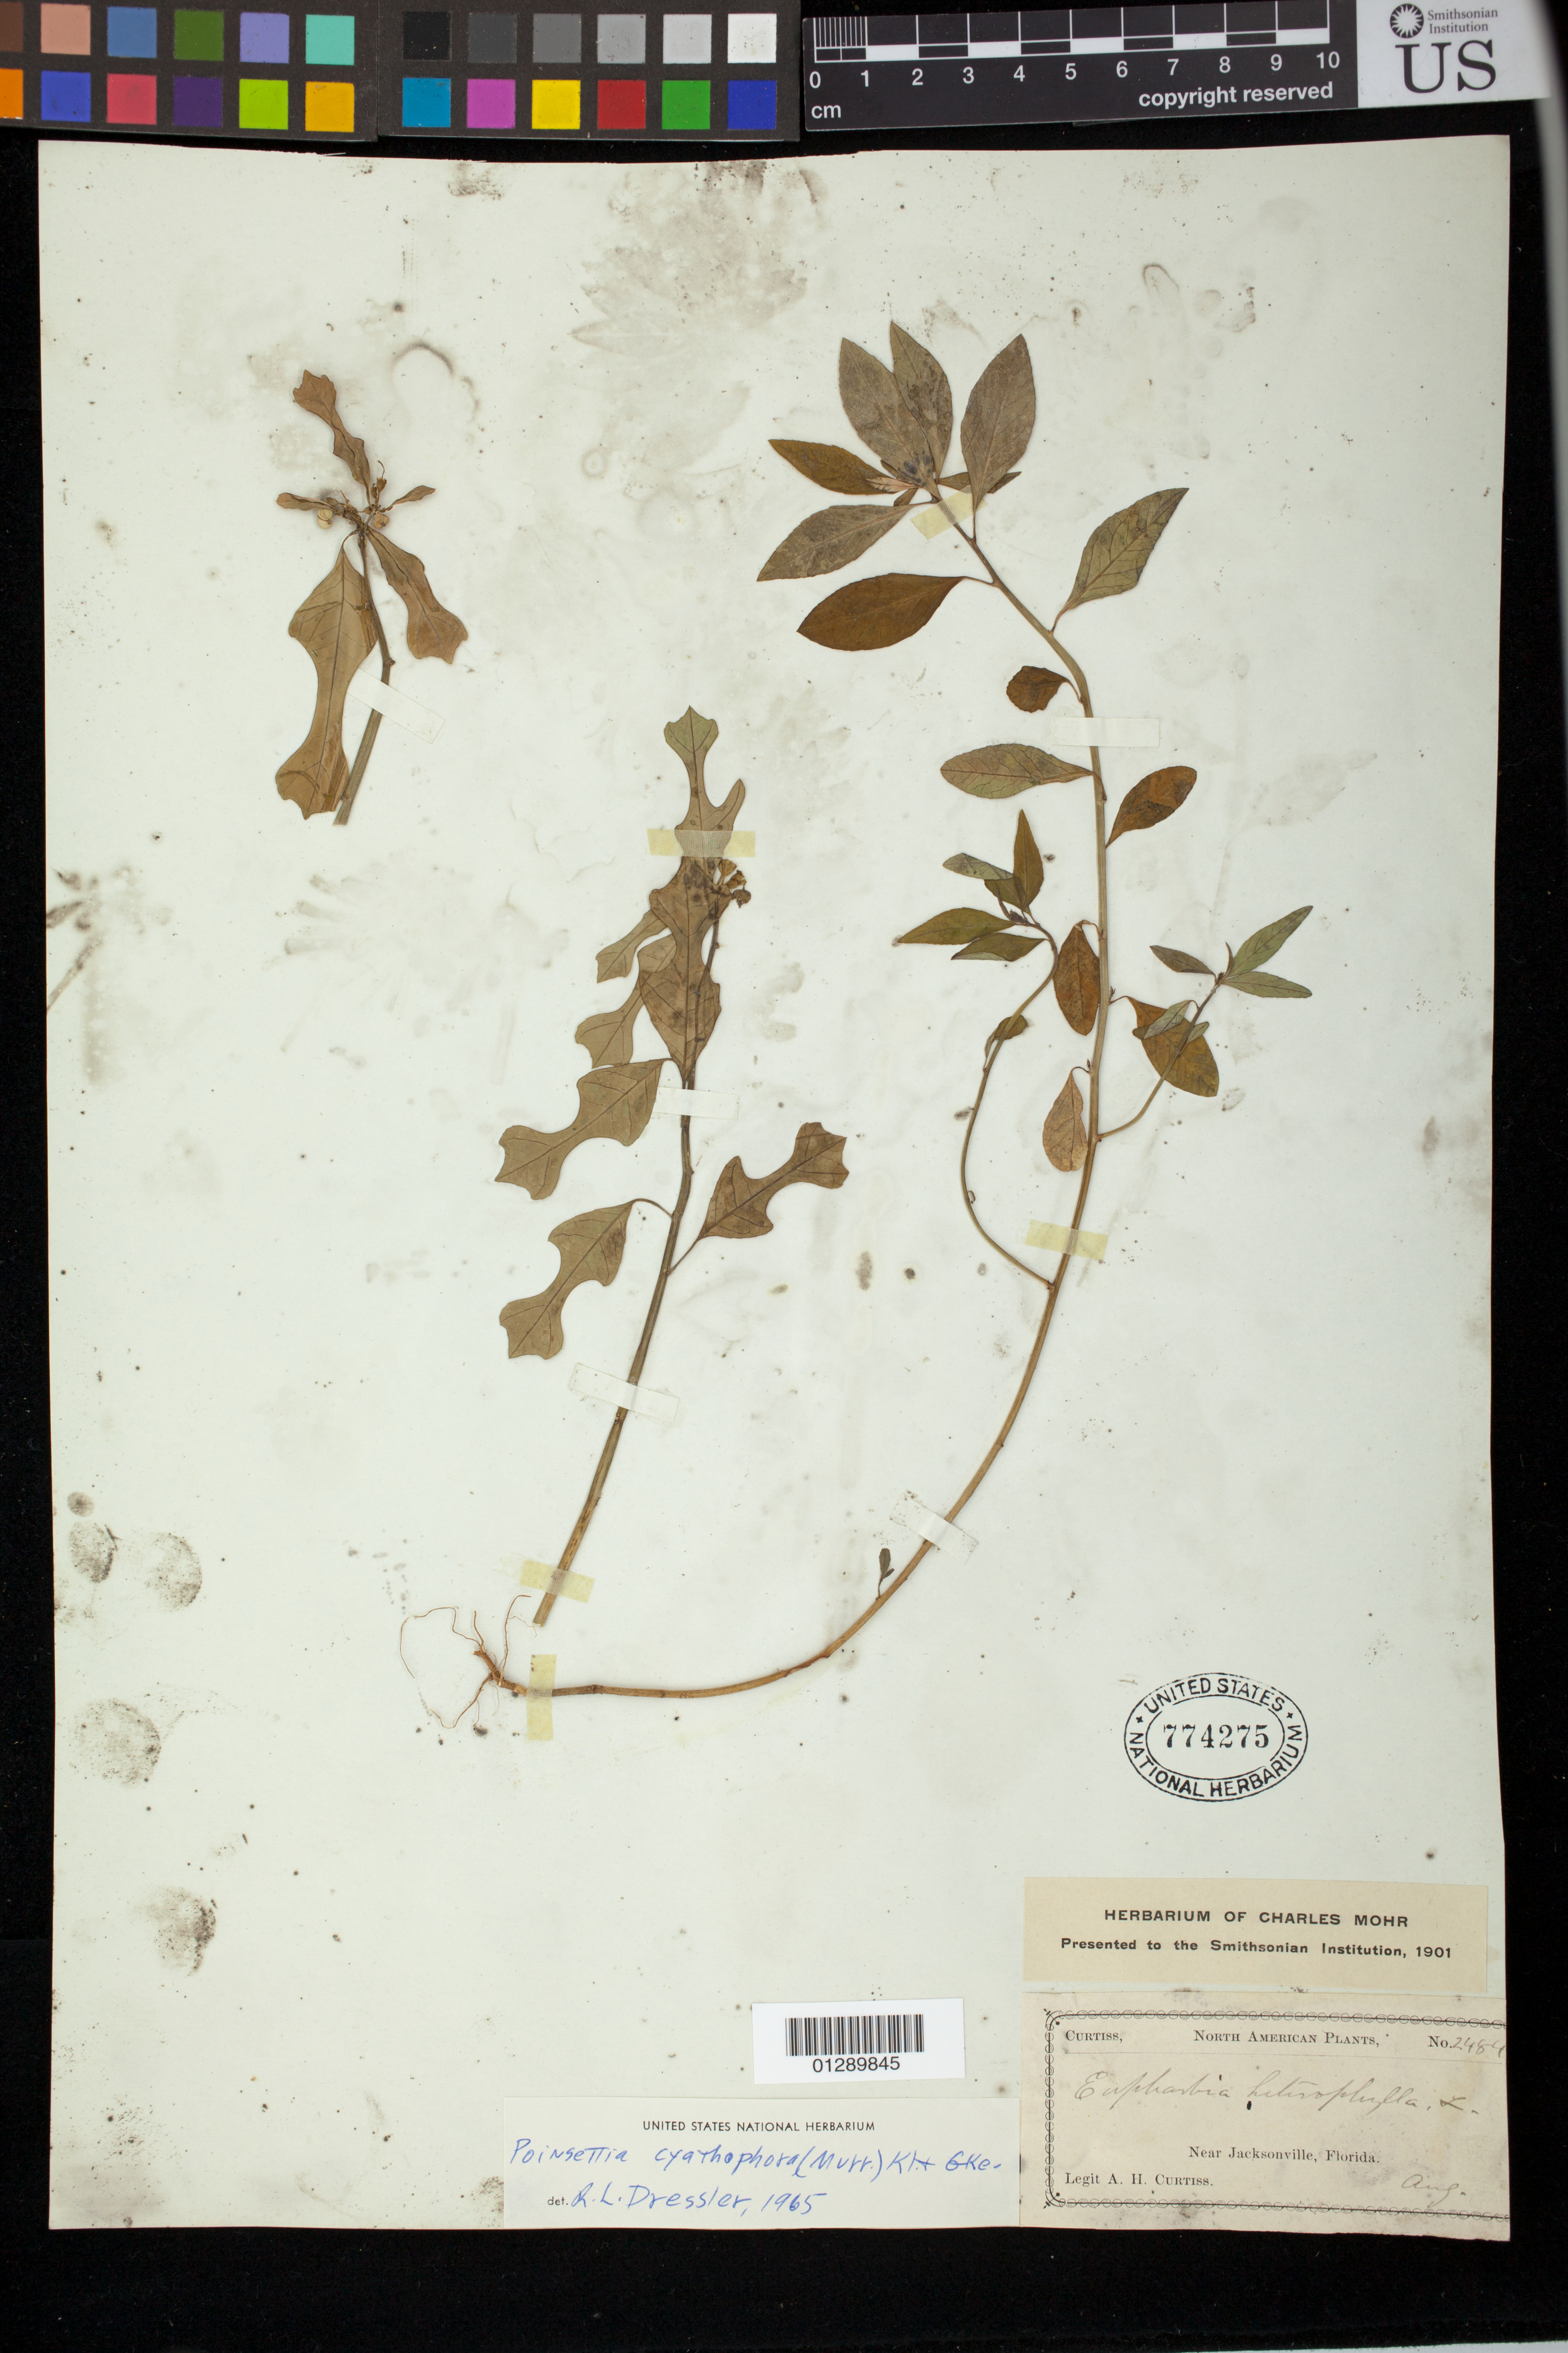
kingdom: Plantae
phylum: Tracheophyta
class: Magnoliopsida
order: Malpighiales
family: Euphorbiaceae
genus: Euphorbia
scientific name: Euphorbia heterophylla var. cyathophora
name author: (Murr.) Griseb.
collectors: A. H. Curtiss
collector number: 2484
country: United States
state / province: Florida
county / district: Duval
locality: Jacksonville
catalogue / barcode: US 774275